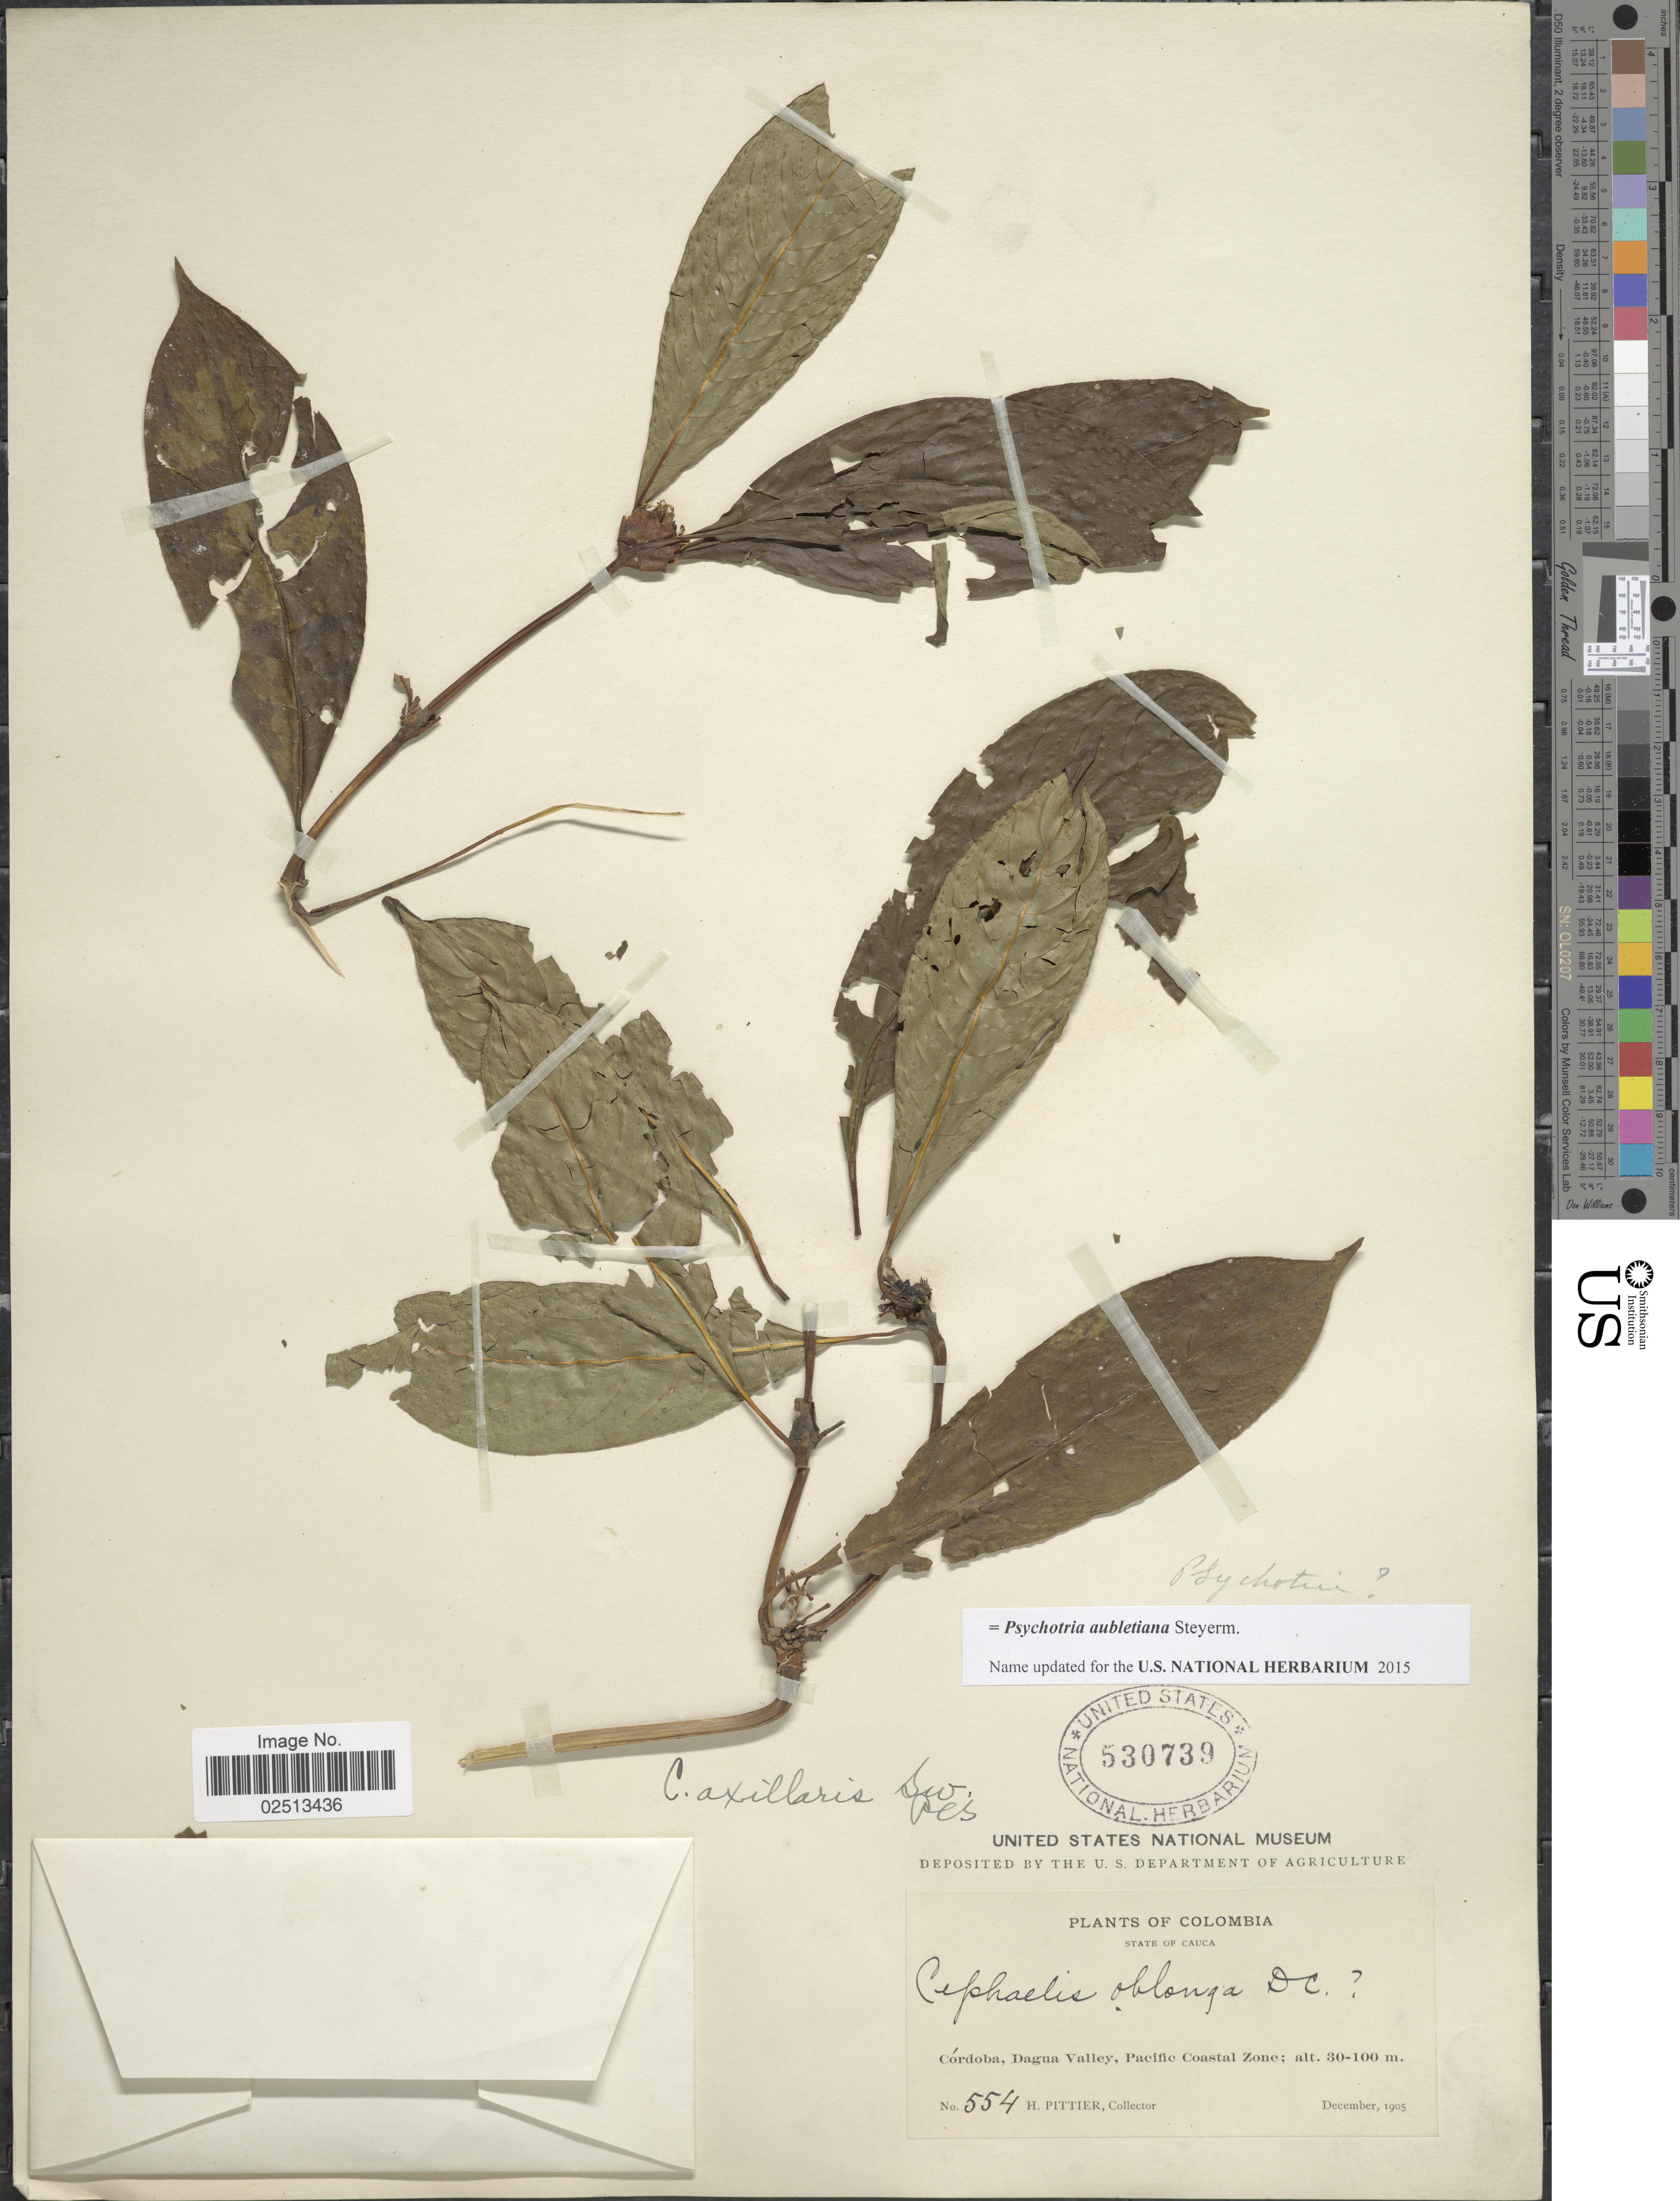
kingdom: Plantae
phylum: Tracheophyta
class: Magnoliopsida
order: Gentianales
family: Rubiaceae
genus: Psychotria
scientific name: Psychotria aubletiana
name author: Steyerm.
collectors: H. F. Pittier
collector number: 554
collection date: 1905-12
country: Colombia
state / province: Cauca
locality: Córdoba, Dagua Valley, Pacific Coastal Zone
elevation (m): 30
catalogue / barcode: US 530739